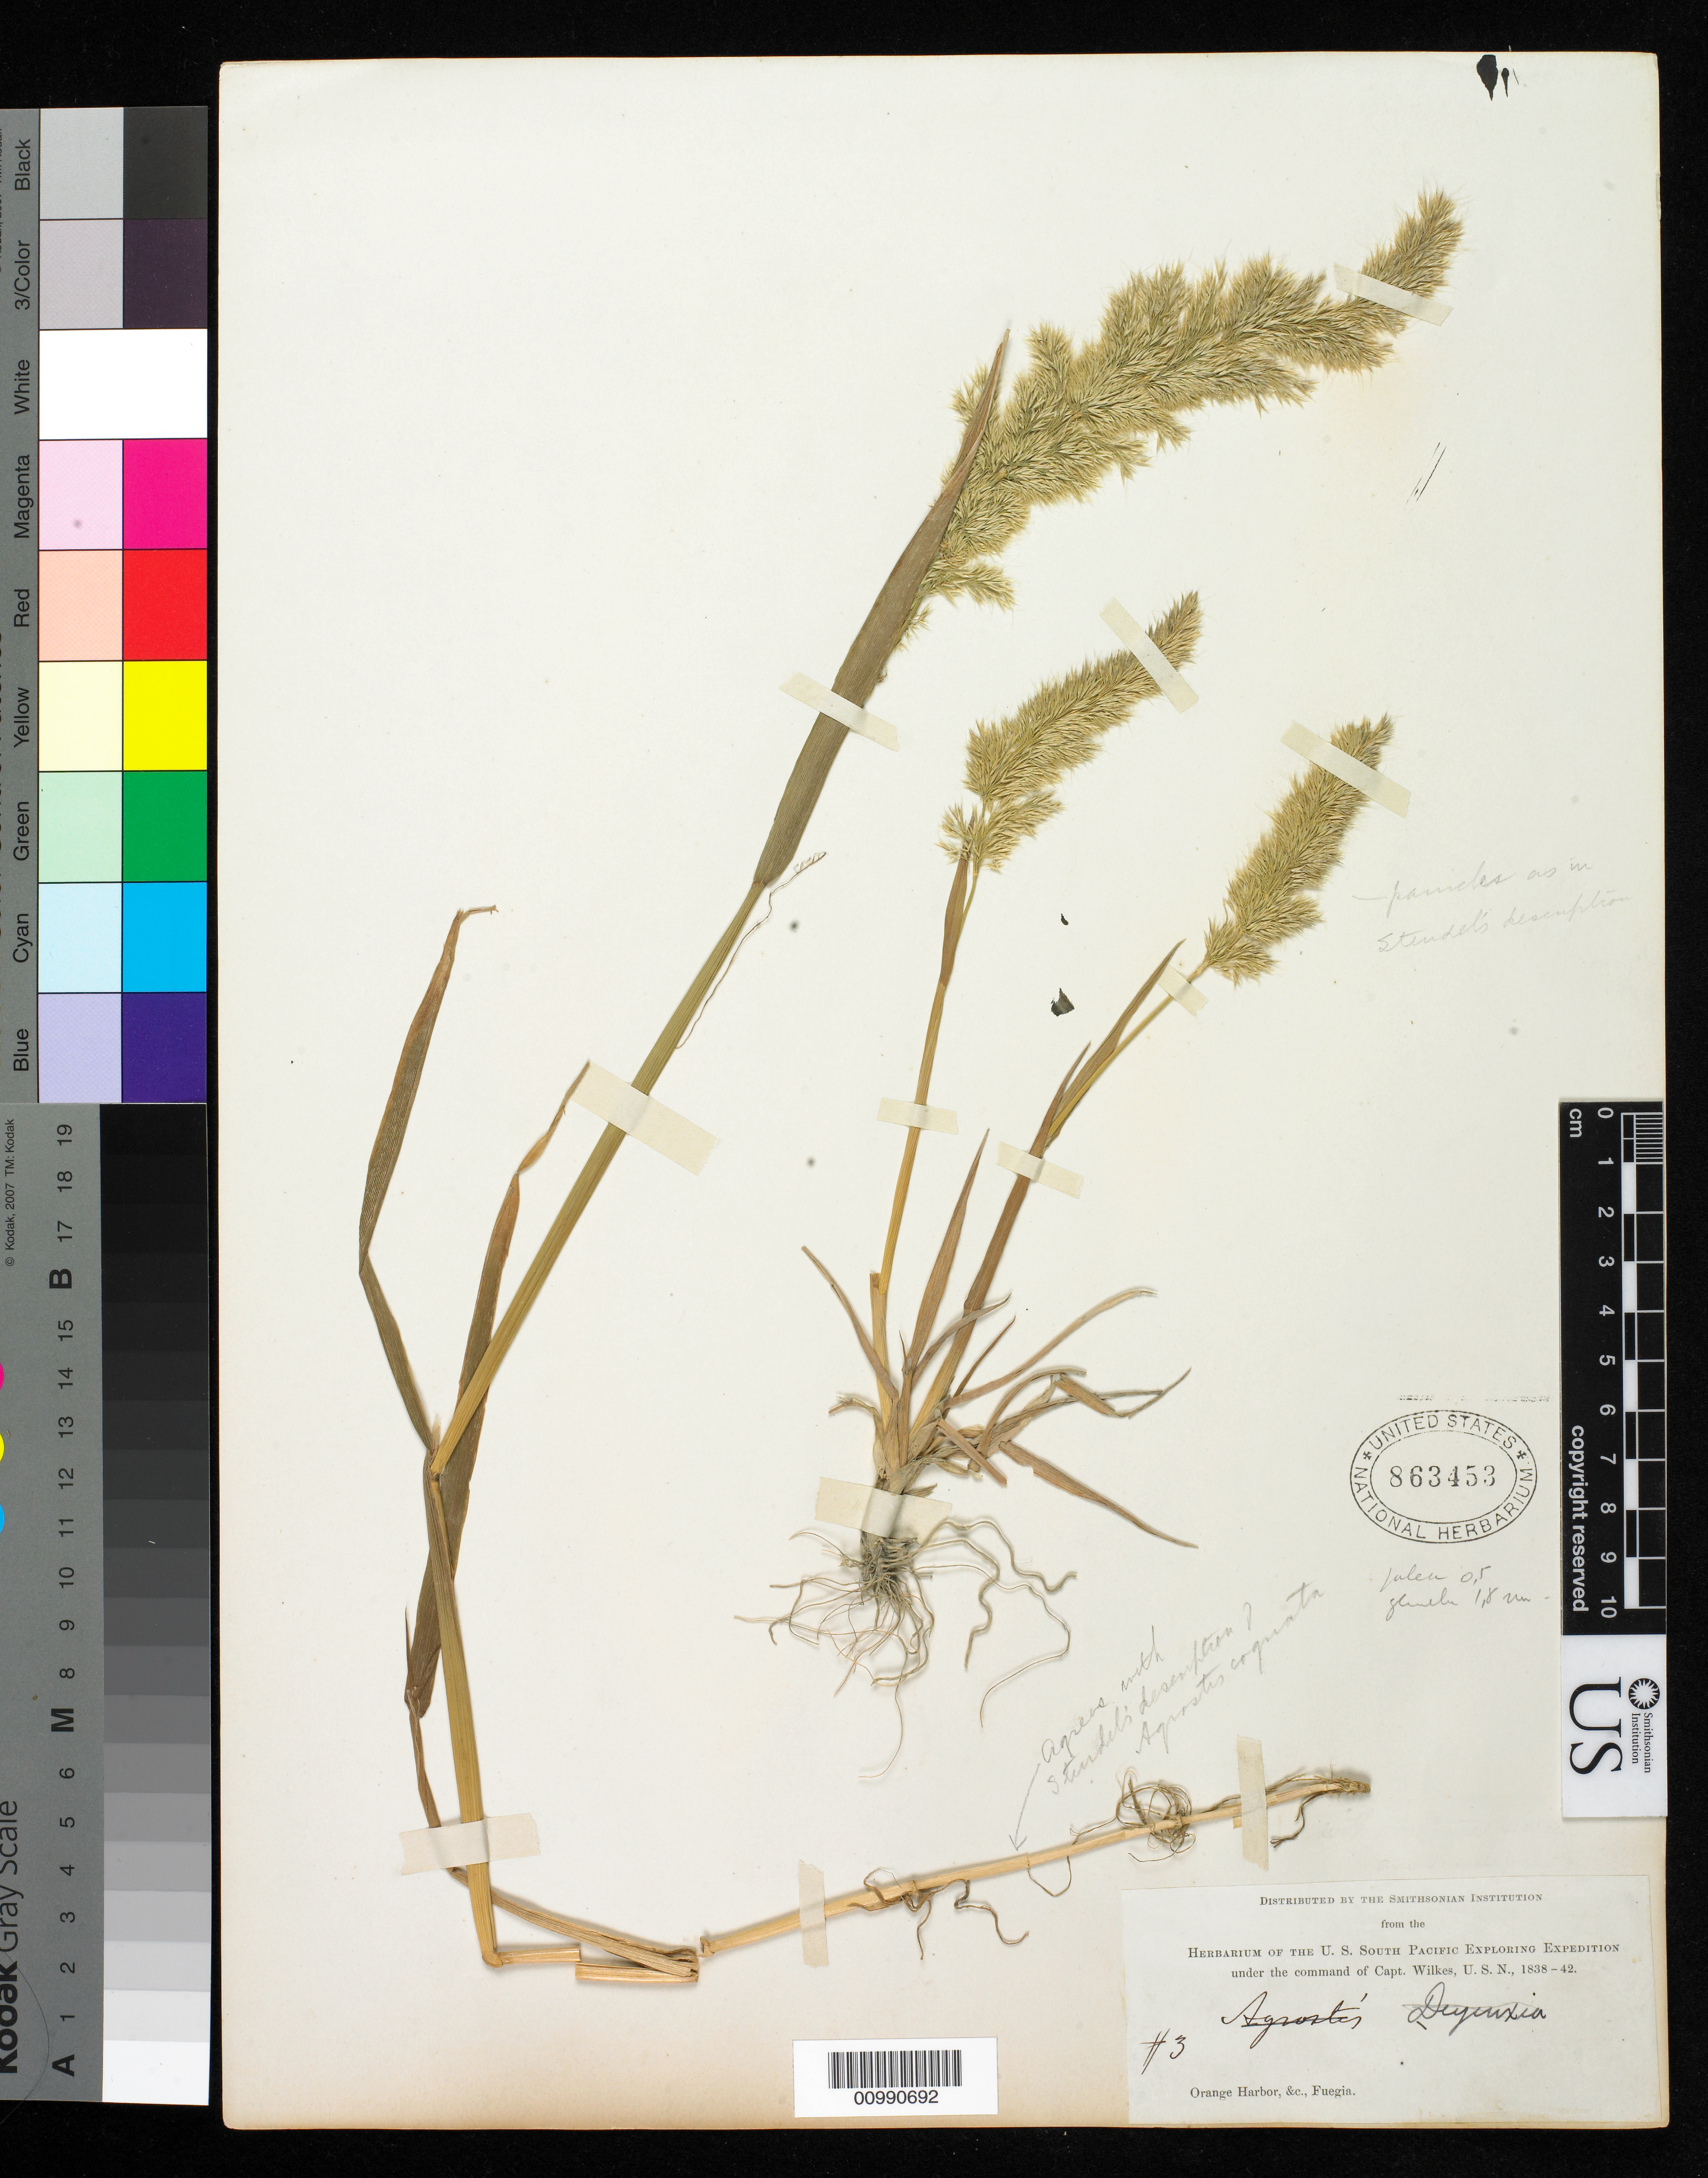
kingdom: Plantae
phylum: Tracheophyta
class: Liliopsida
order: Poales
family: Poaceae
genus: Agrostis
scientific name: Agrostis magellanica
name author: Lam.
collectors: Wilkes Explor. Exped.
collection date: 1838/1842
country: Argentina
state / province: Tierra del Fuego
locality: Orange Harbor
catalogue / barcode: US 863453